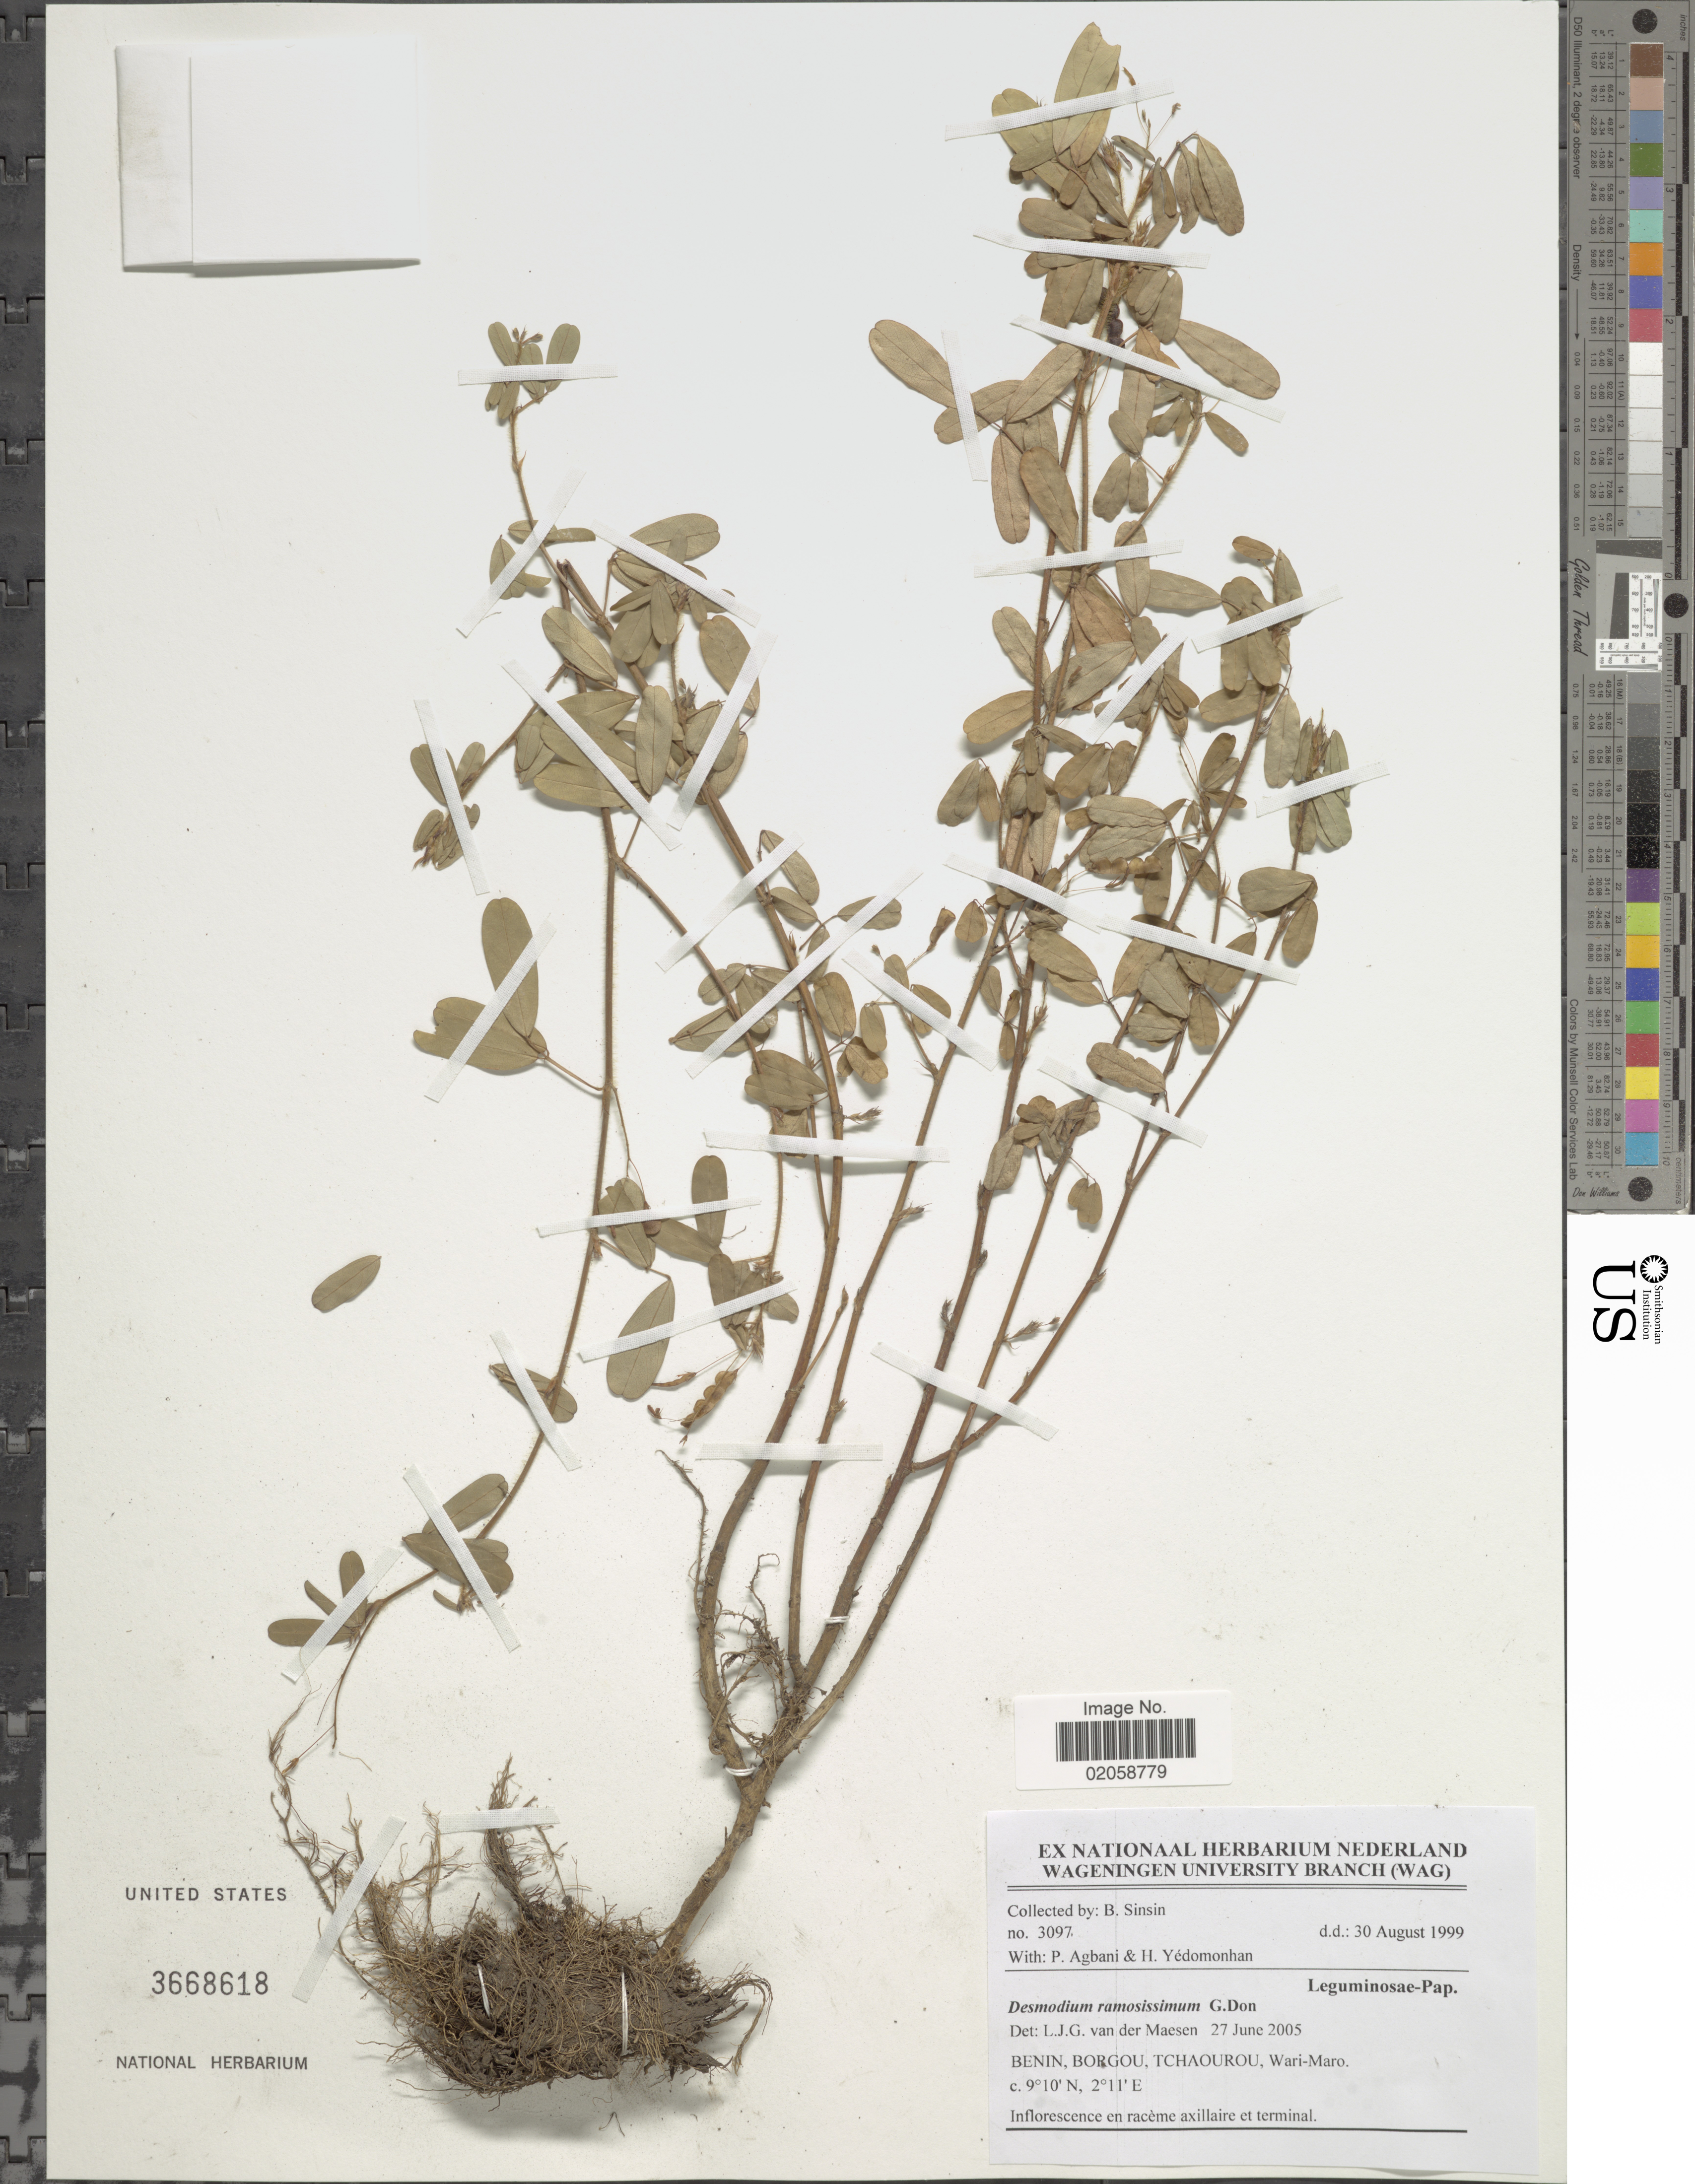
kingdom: Plantae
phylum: Tracheophyta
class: Magnoliopsida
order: Fabales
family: Fabaceae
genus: Grona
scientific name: Grona ramosissima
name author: (G. Don) H. Ohashi & K. Ohashi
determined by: Strong, Mark T., (BOT), Smithsonian Institution - National Museum of Natural History (UNITED STATES)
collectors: B. Sinsin, P. Agbani & H. Yedomonhan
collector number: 3097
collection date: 1999-08-30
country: Benin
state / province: Borgou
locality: Borgou, Tchaourou, Wari-Maro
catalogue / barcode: US 3668618